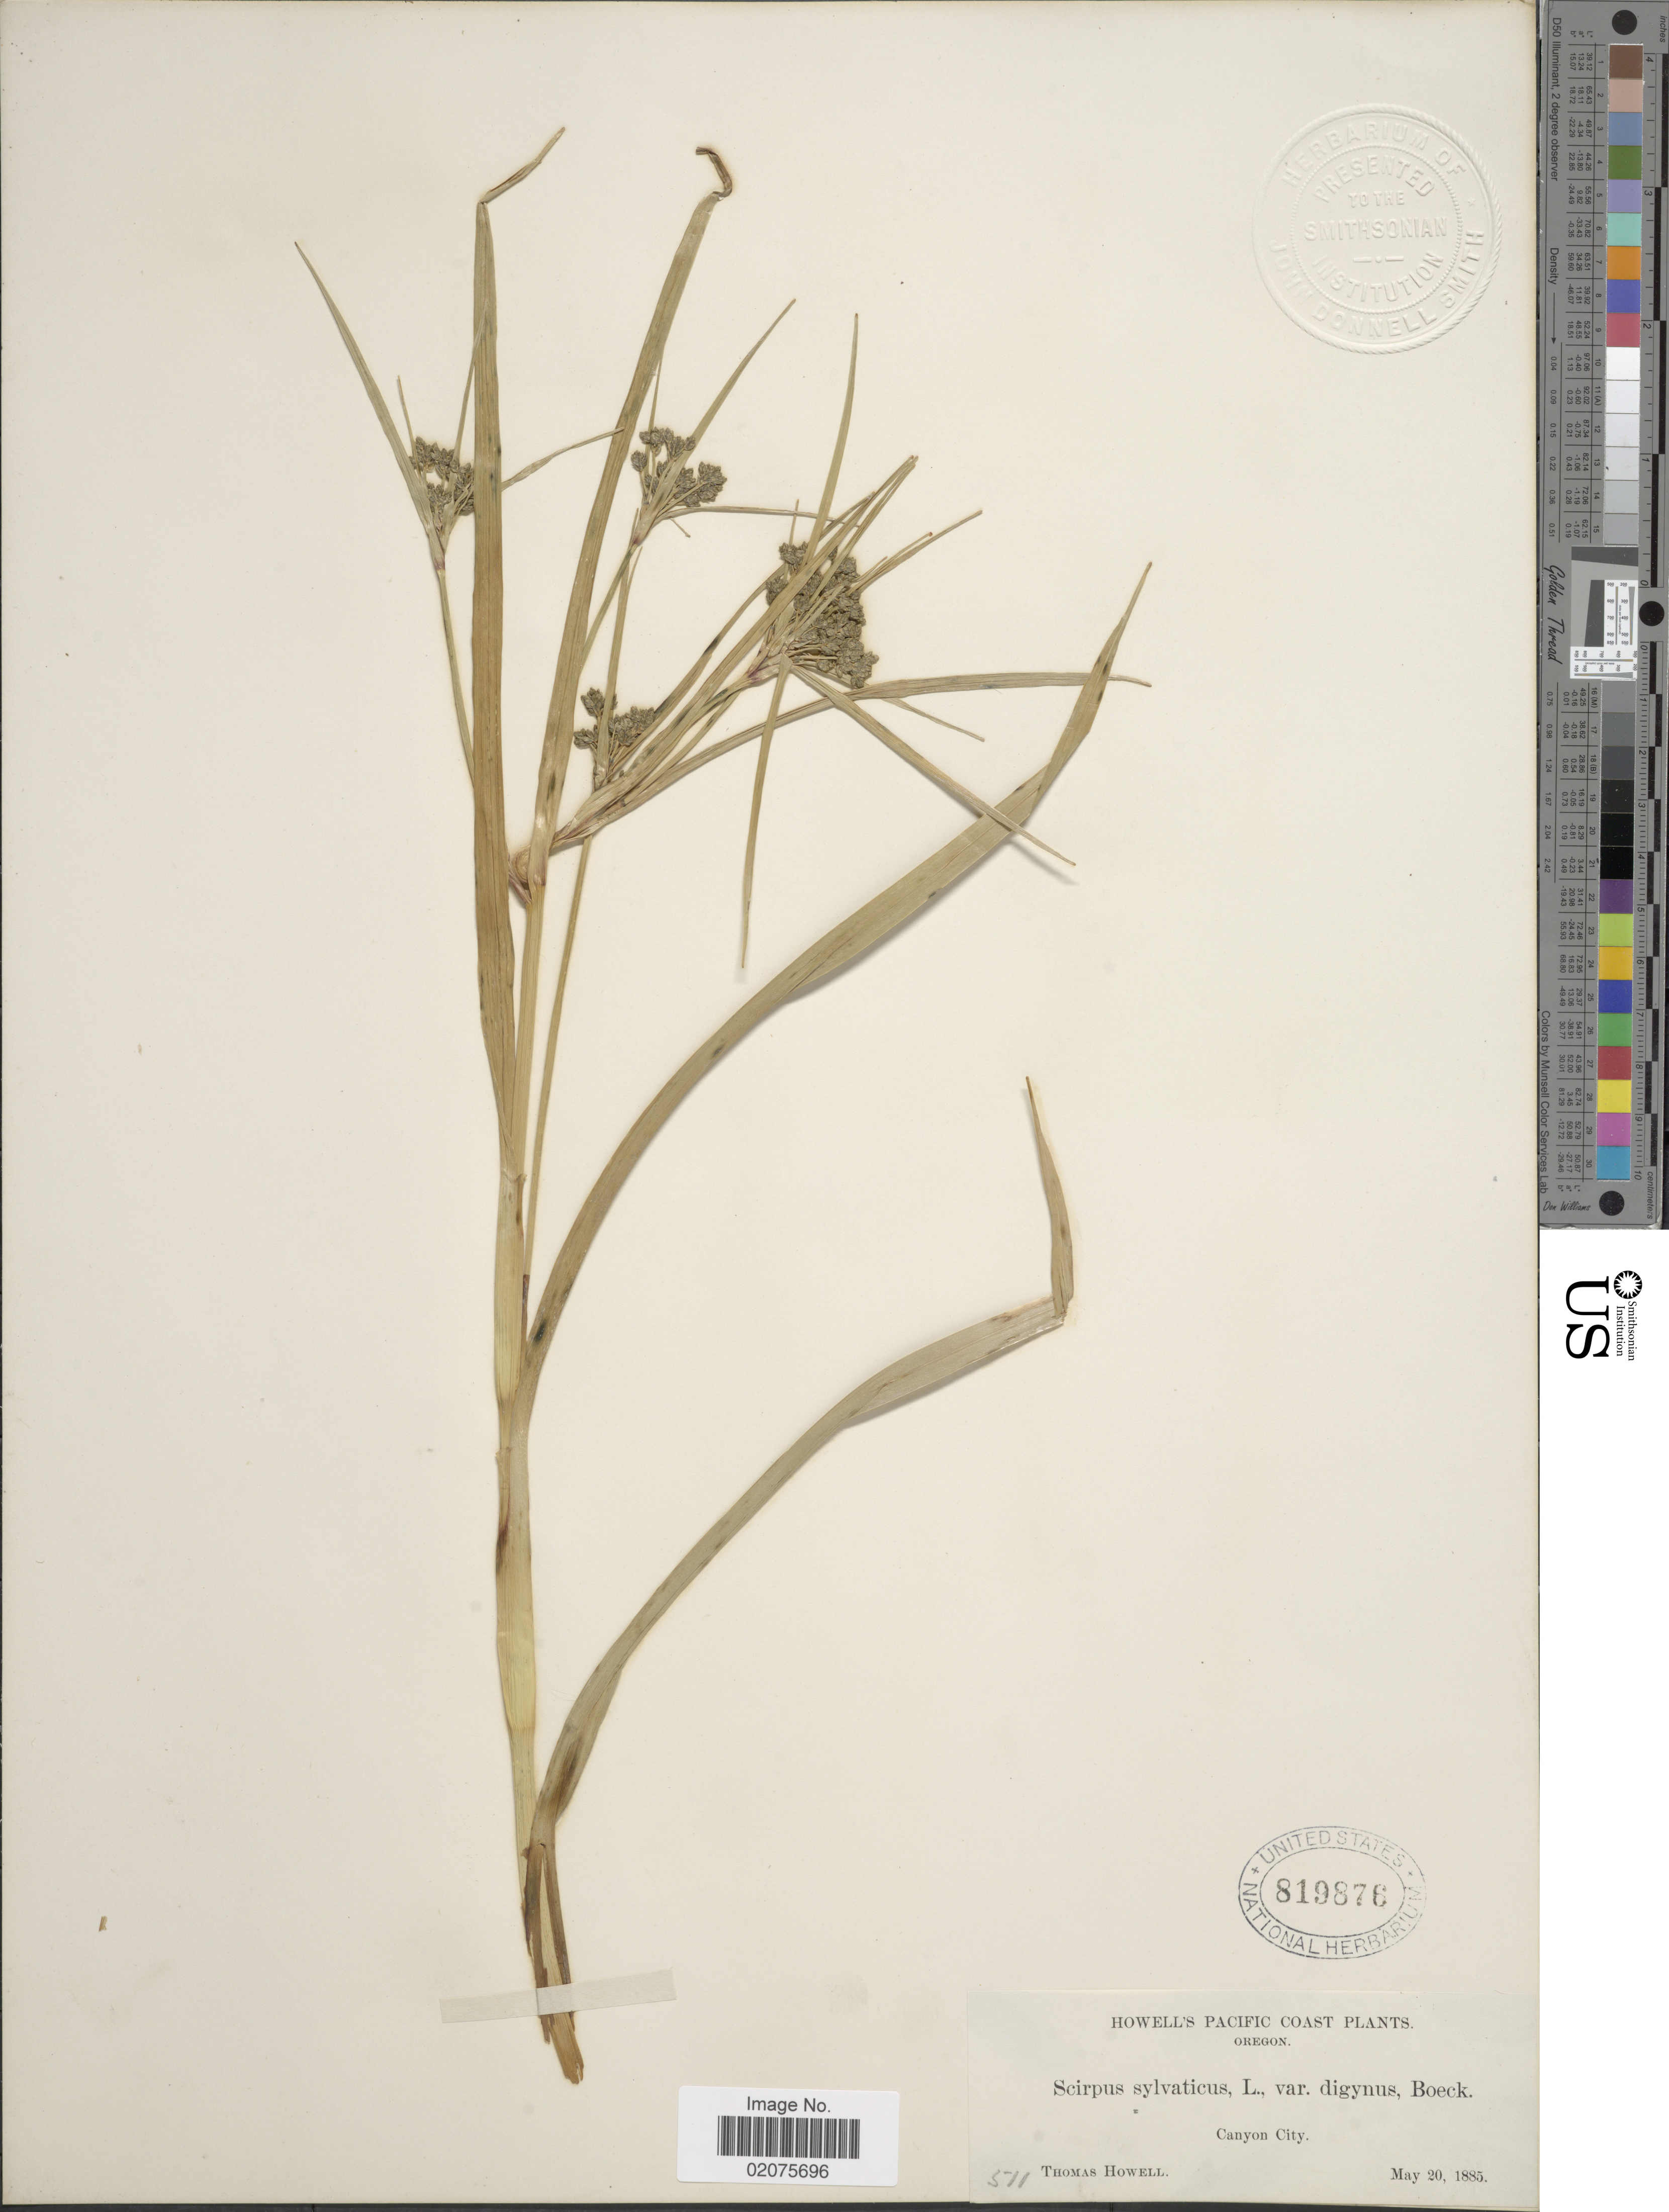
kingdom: Plantae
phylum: Tracheophyta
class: Liliopsida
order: Poales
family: Cyperaceae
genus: Scirpus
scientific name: Scirpus microcarpus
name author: J. Presl & C. Presl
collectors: T. Howell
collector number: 511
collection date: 1885-05-20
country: United States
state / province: Oregon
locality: Pacific Coast. Canyon City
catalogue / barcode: US 819876